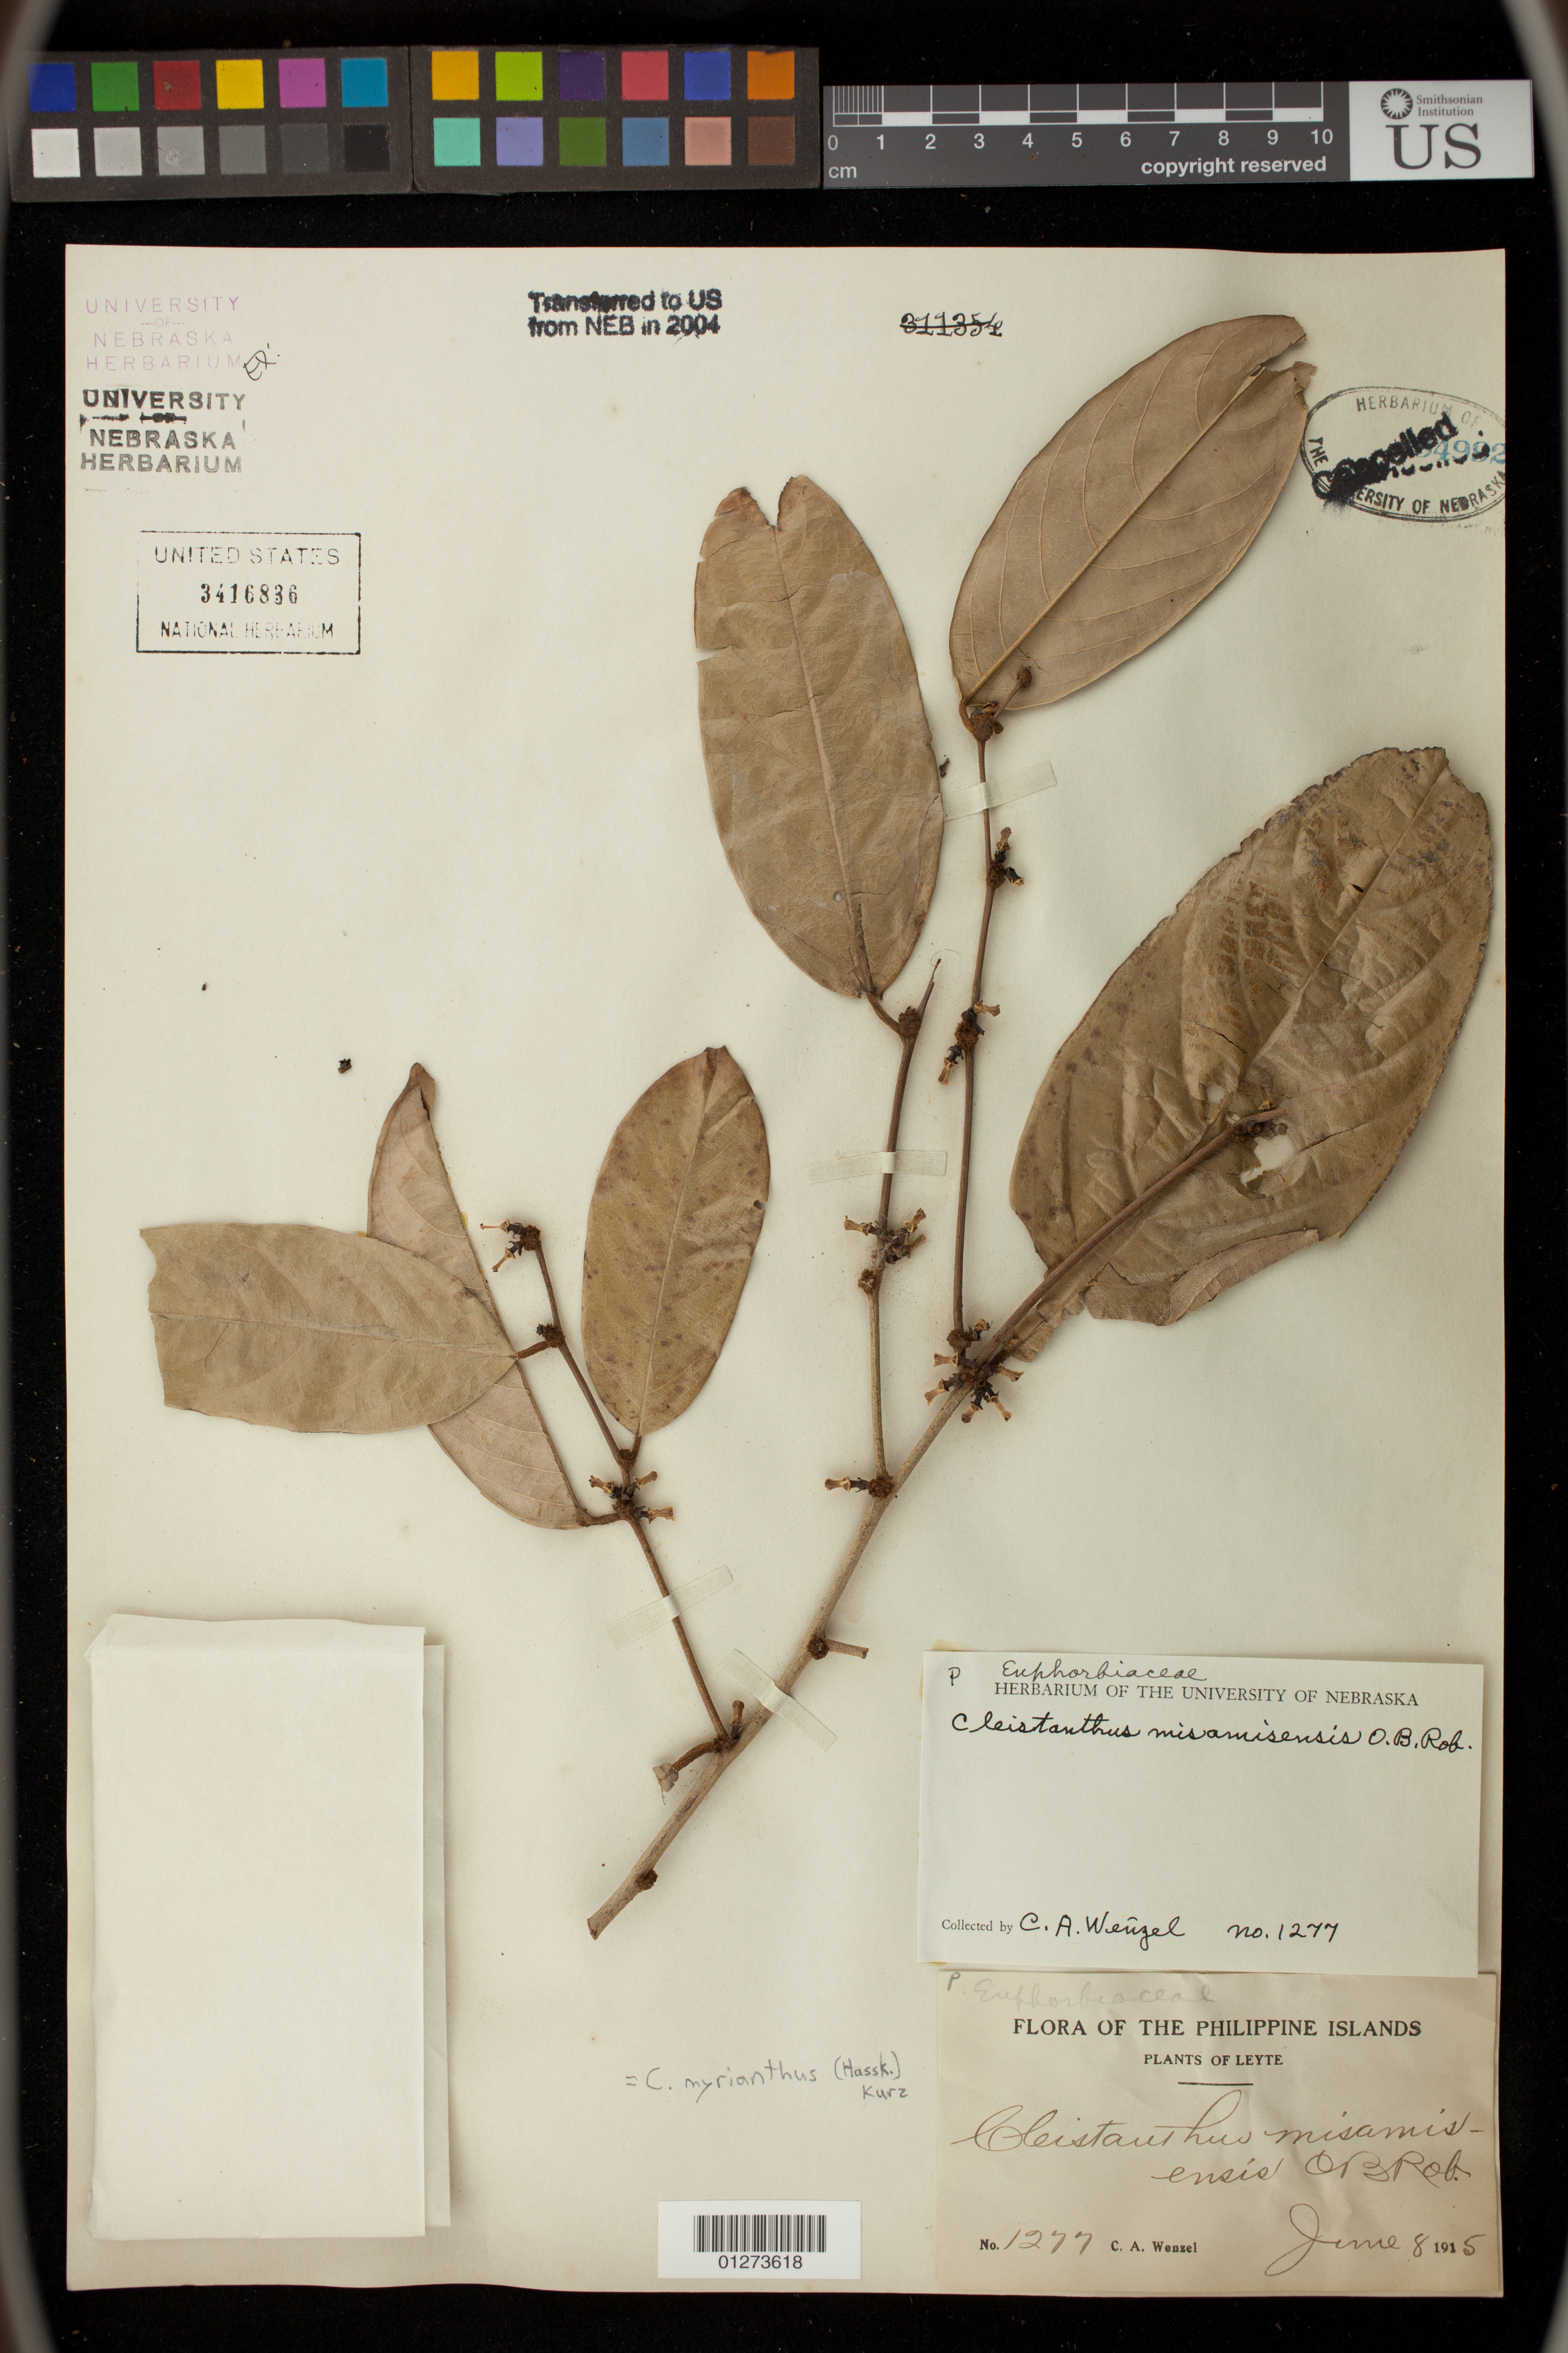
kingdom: Plantae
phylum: Tracheophyta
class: Magnoliopsida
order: Malpighiales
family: Phyllanthaceae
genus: Cleistanthus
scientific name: Cleistanthus myrianthus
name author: (Hassk.) Kurz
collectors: C. Wenzel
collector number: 1277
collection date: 1915-06-08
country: Philippines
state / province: Eastern Visayas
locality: Leyte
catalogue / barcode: US 3416836